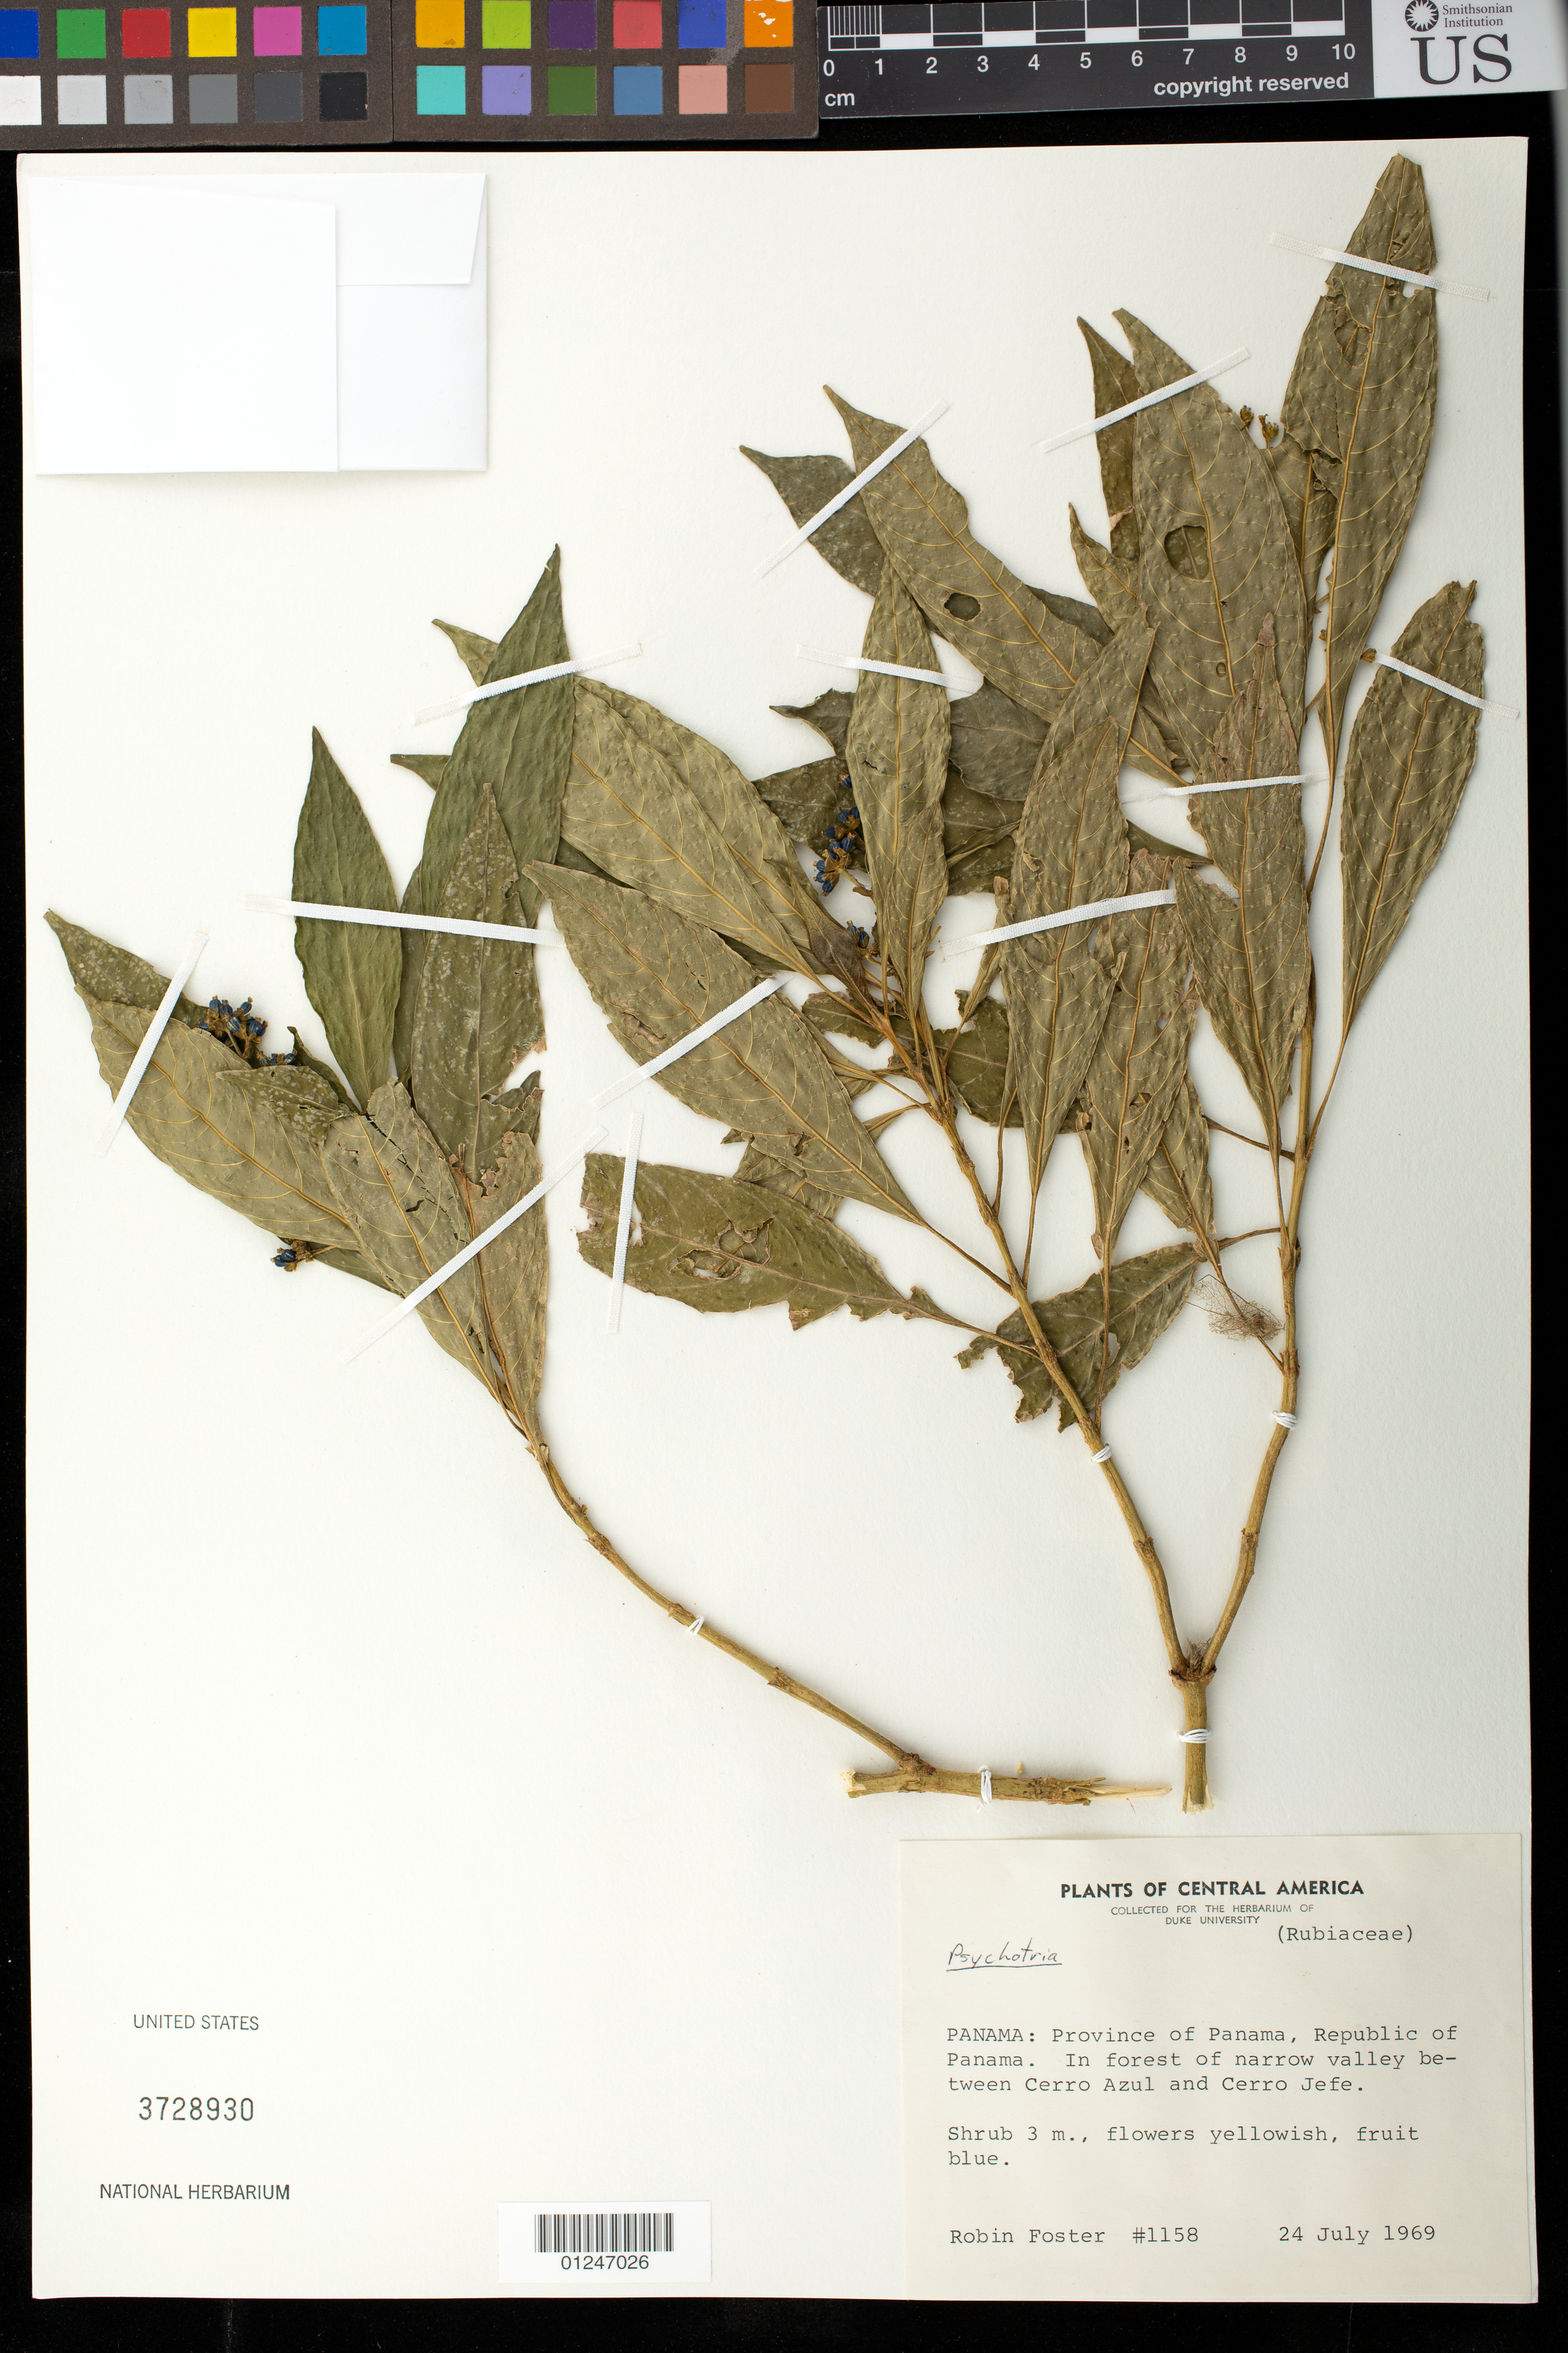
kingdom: Plantae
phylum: Tracheophyta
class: Magnoliopsida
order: Gentianales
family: Rubiaceae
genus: Psychotria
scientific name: Psychotria sp.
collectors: R. B. Foster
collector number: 1158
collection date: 1969-07-24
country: Panama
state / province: Panamá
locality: In foreat of narrow balley between Cerro Azul and Cerro Jefe.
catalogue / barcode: US 3728930